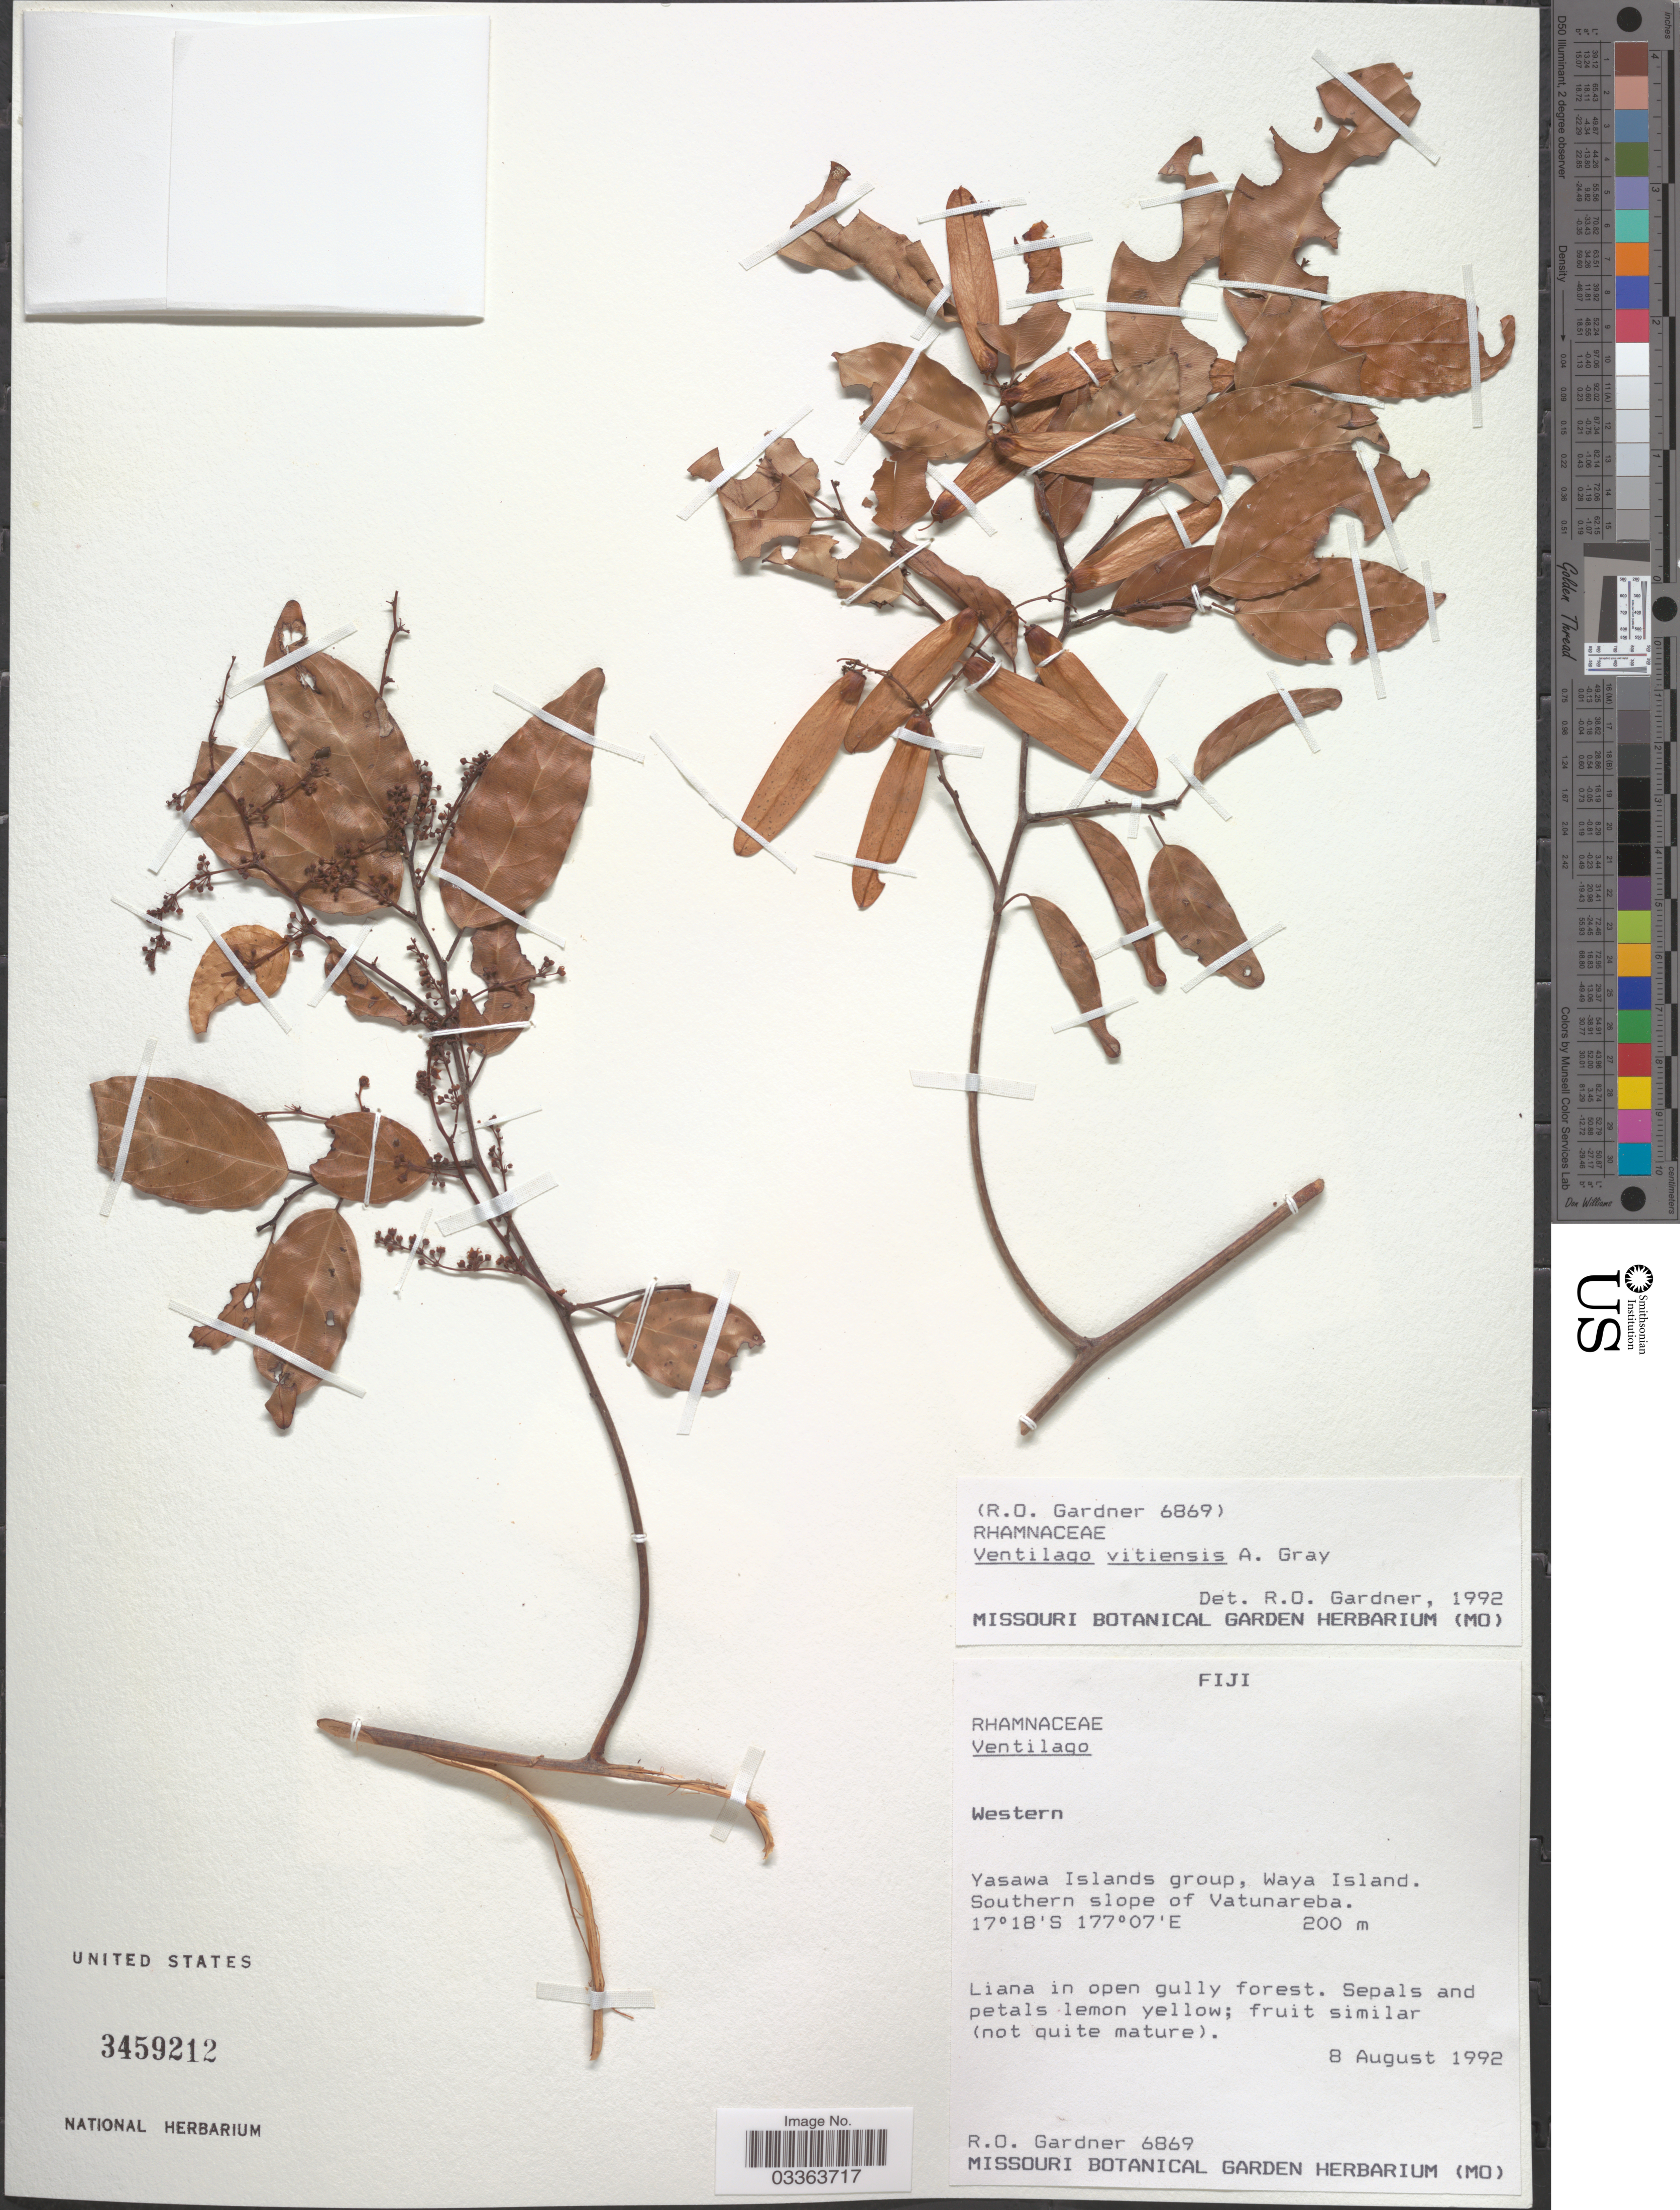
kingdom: Plantae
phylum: Tracheophyta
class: Magnoliopsida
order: Rosales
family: Rhamnaceae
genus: Ventilago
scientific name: Ventilago vitiensis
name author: A. Gray in Wilkes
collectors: R. O. Gardner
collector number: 6869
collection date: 1992-08-08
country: Fiji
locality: Western. Yasawa Islands group, Waya Island. Southern slope of Vatunareba.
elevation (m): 200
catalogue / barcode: US 3459212